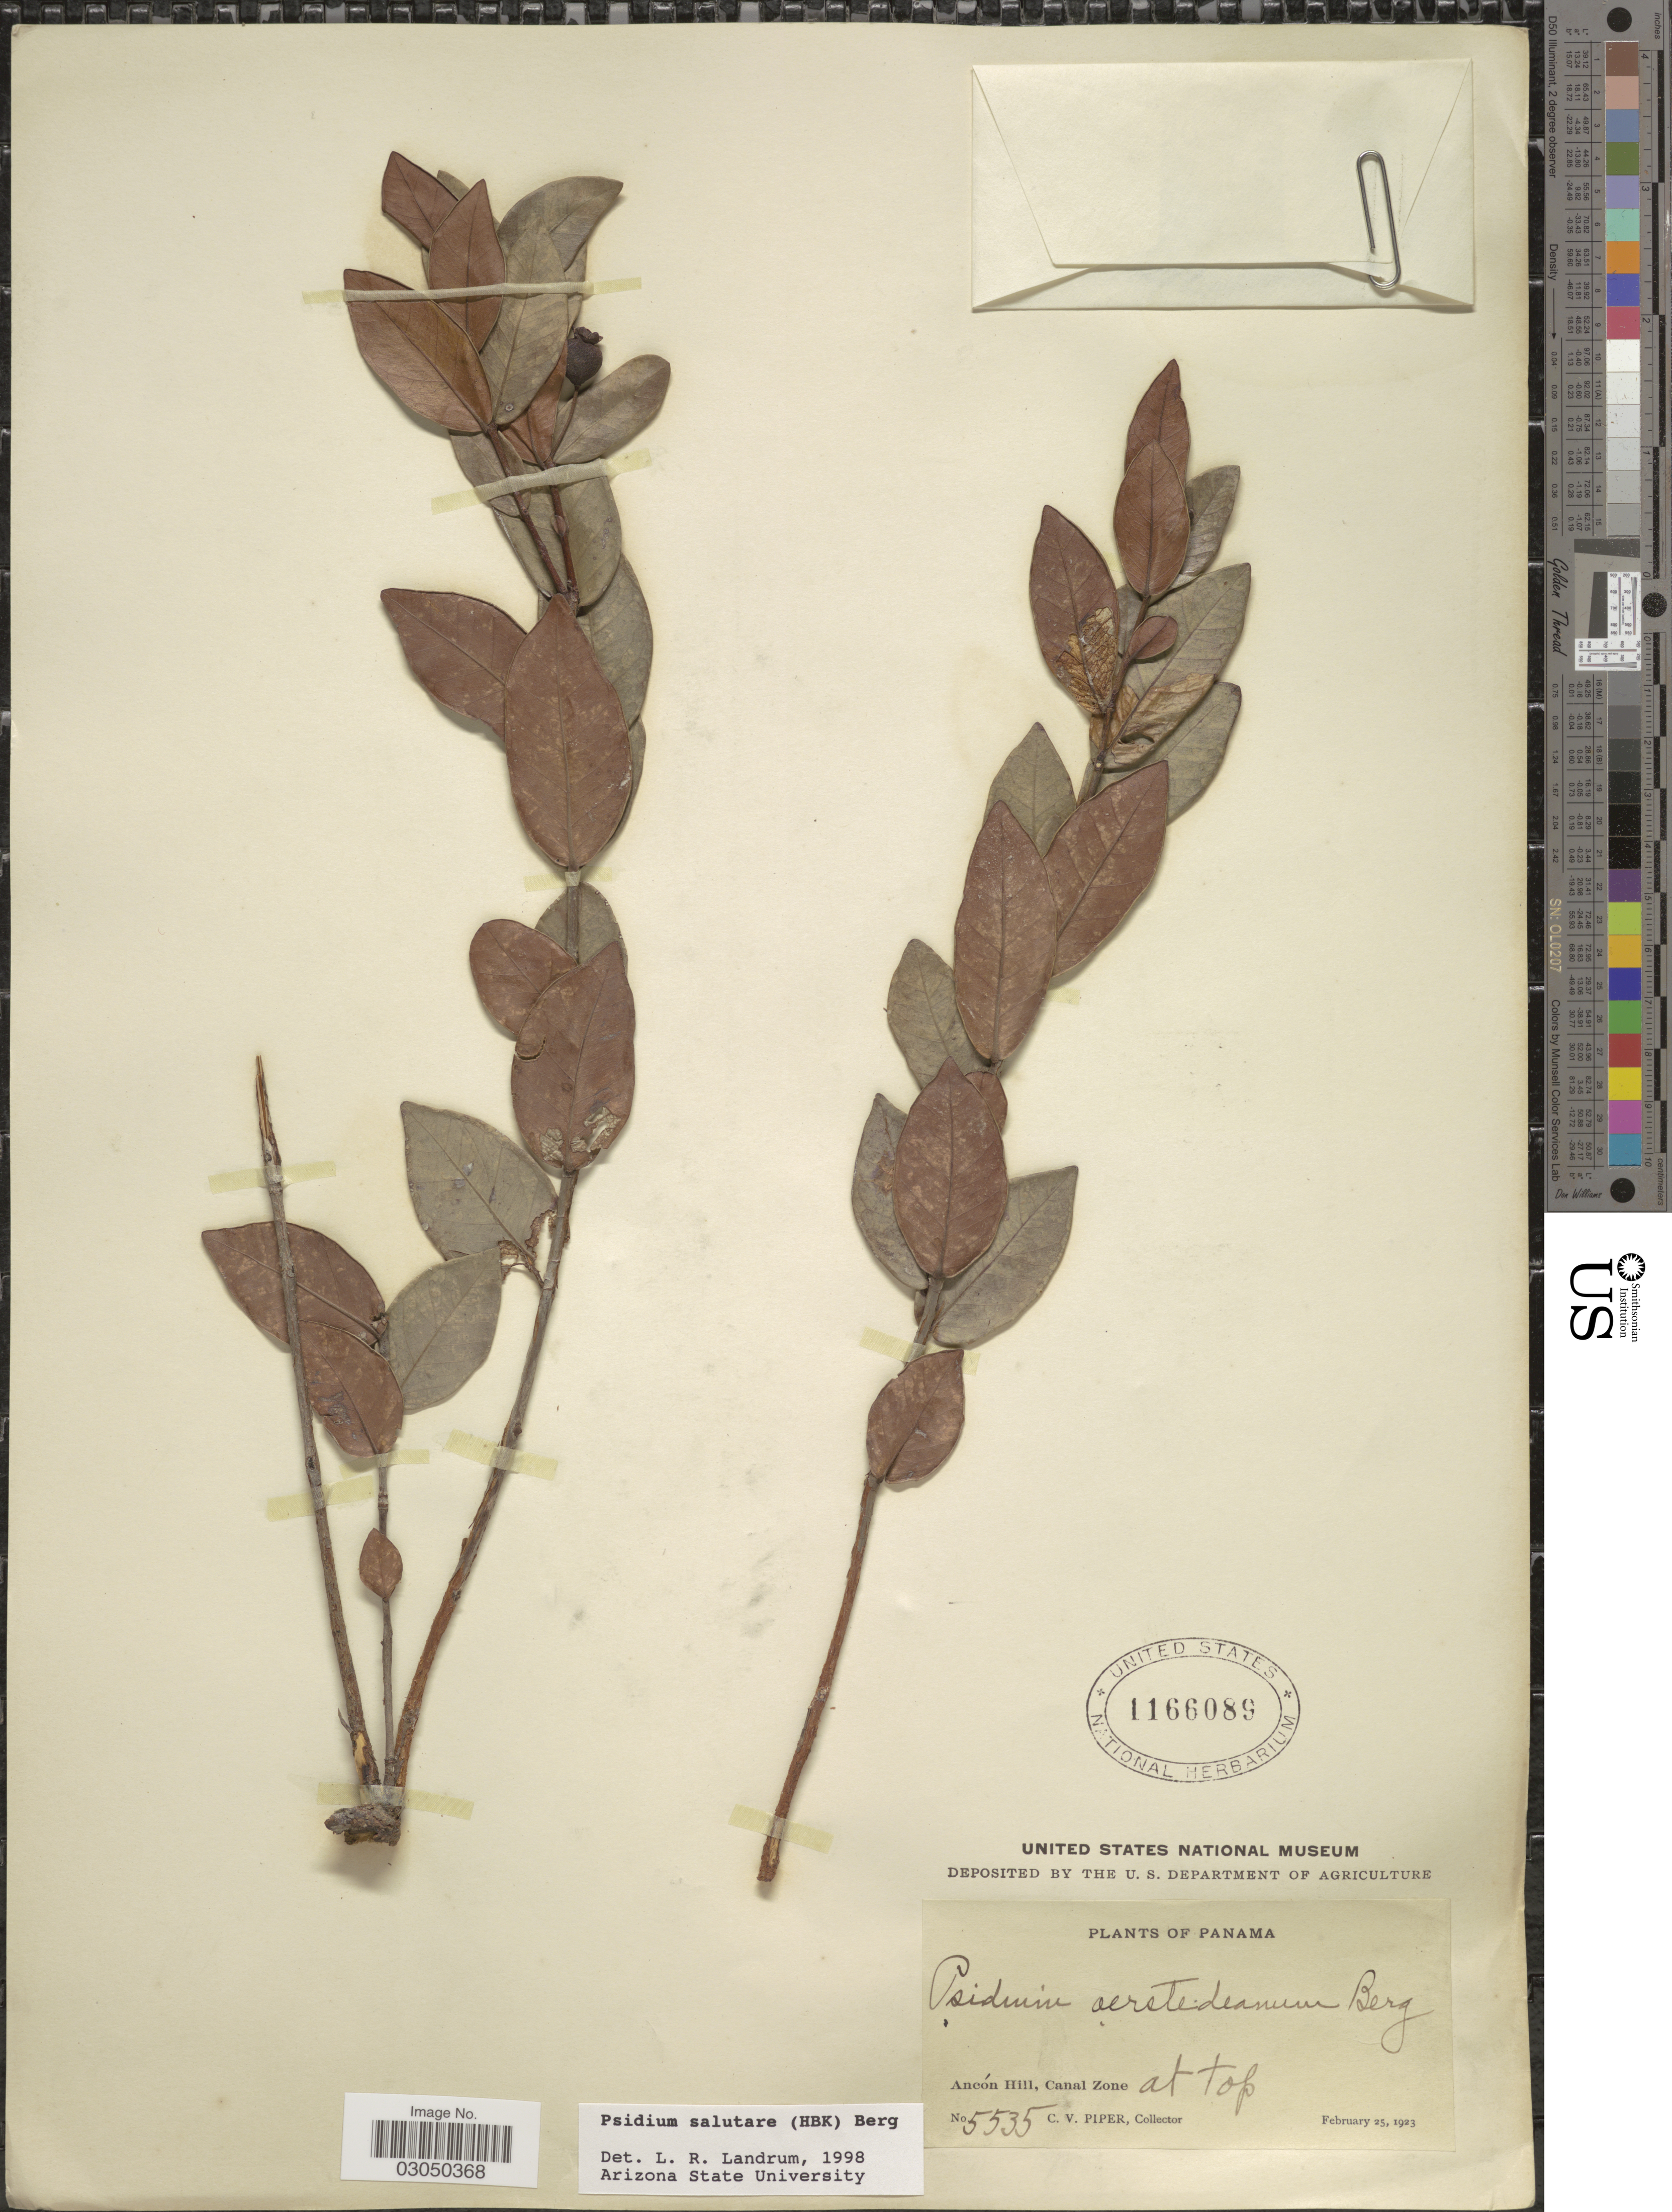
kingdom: Plantae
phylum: Tracheophyta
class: Magnoliopsida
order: Myrtales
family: Myrtaceae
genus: Psidium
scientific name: Psidium salutare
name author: (Kunth) O. Berg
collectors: C. V. Piper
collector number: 5535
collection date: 1923-02-25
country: Panama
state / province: Colón / Panamá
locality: Ancón Hill, Canal Zone at top.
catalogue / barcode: US 1166089